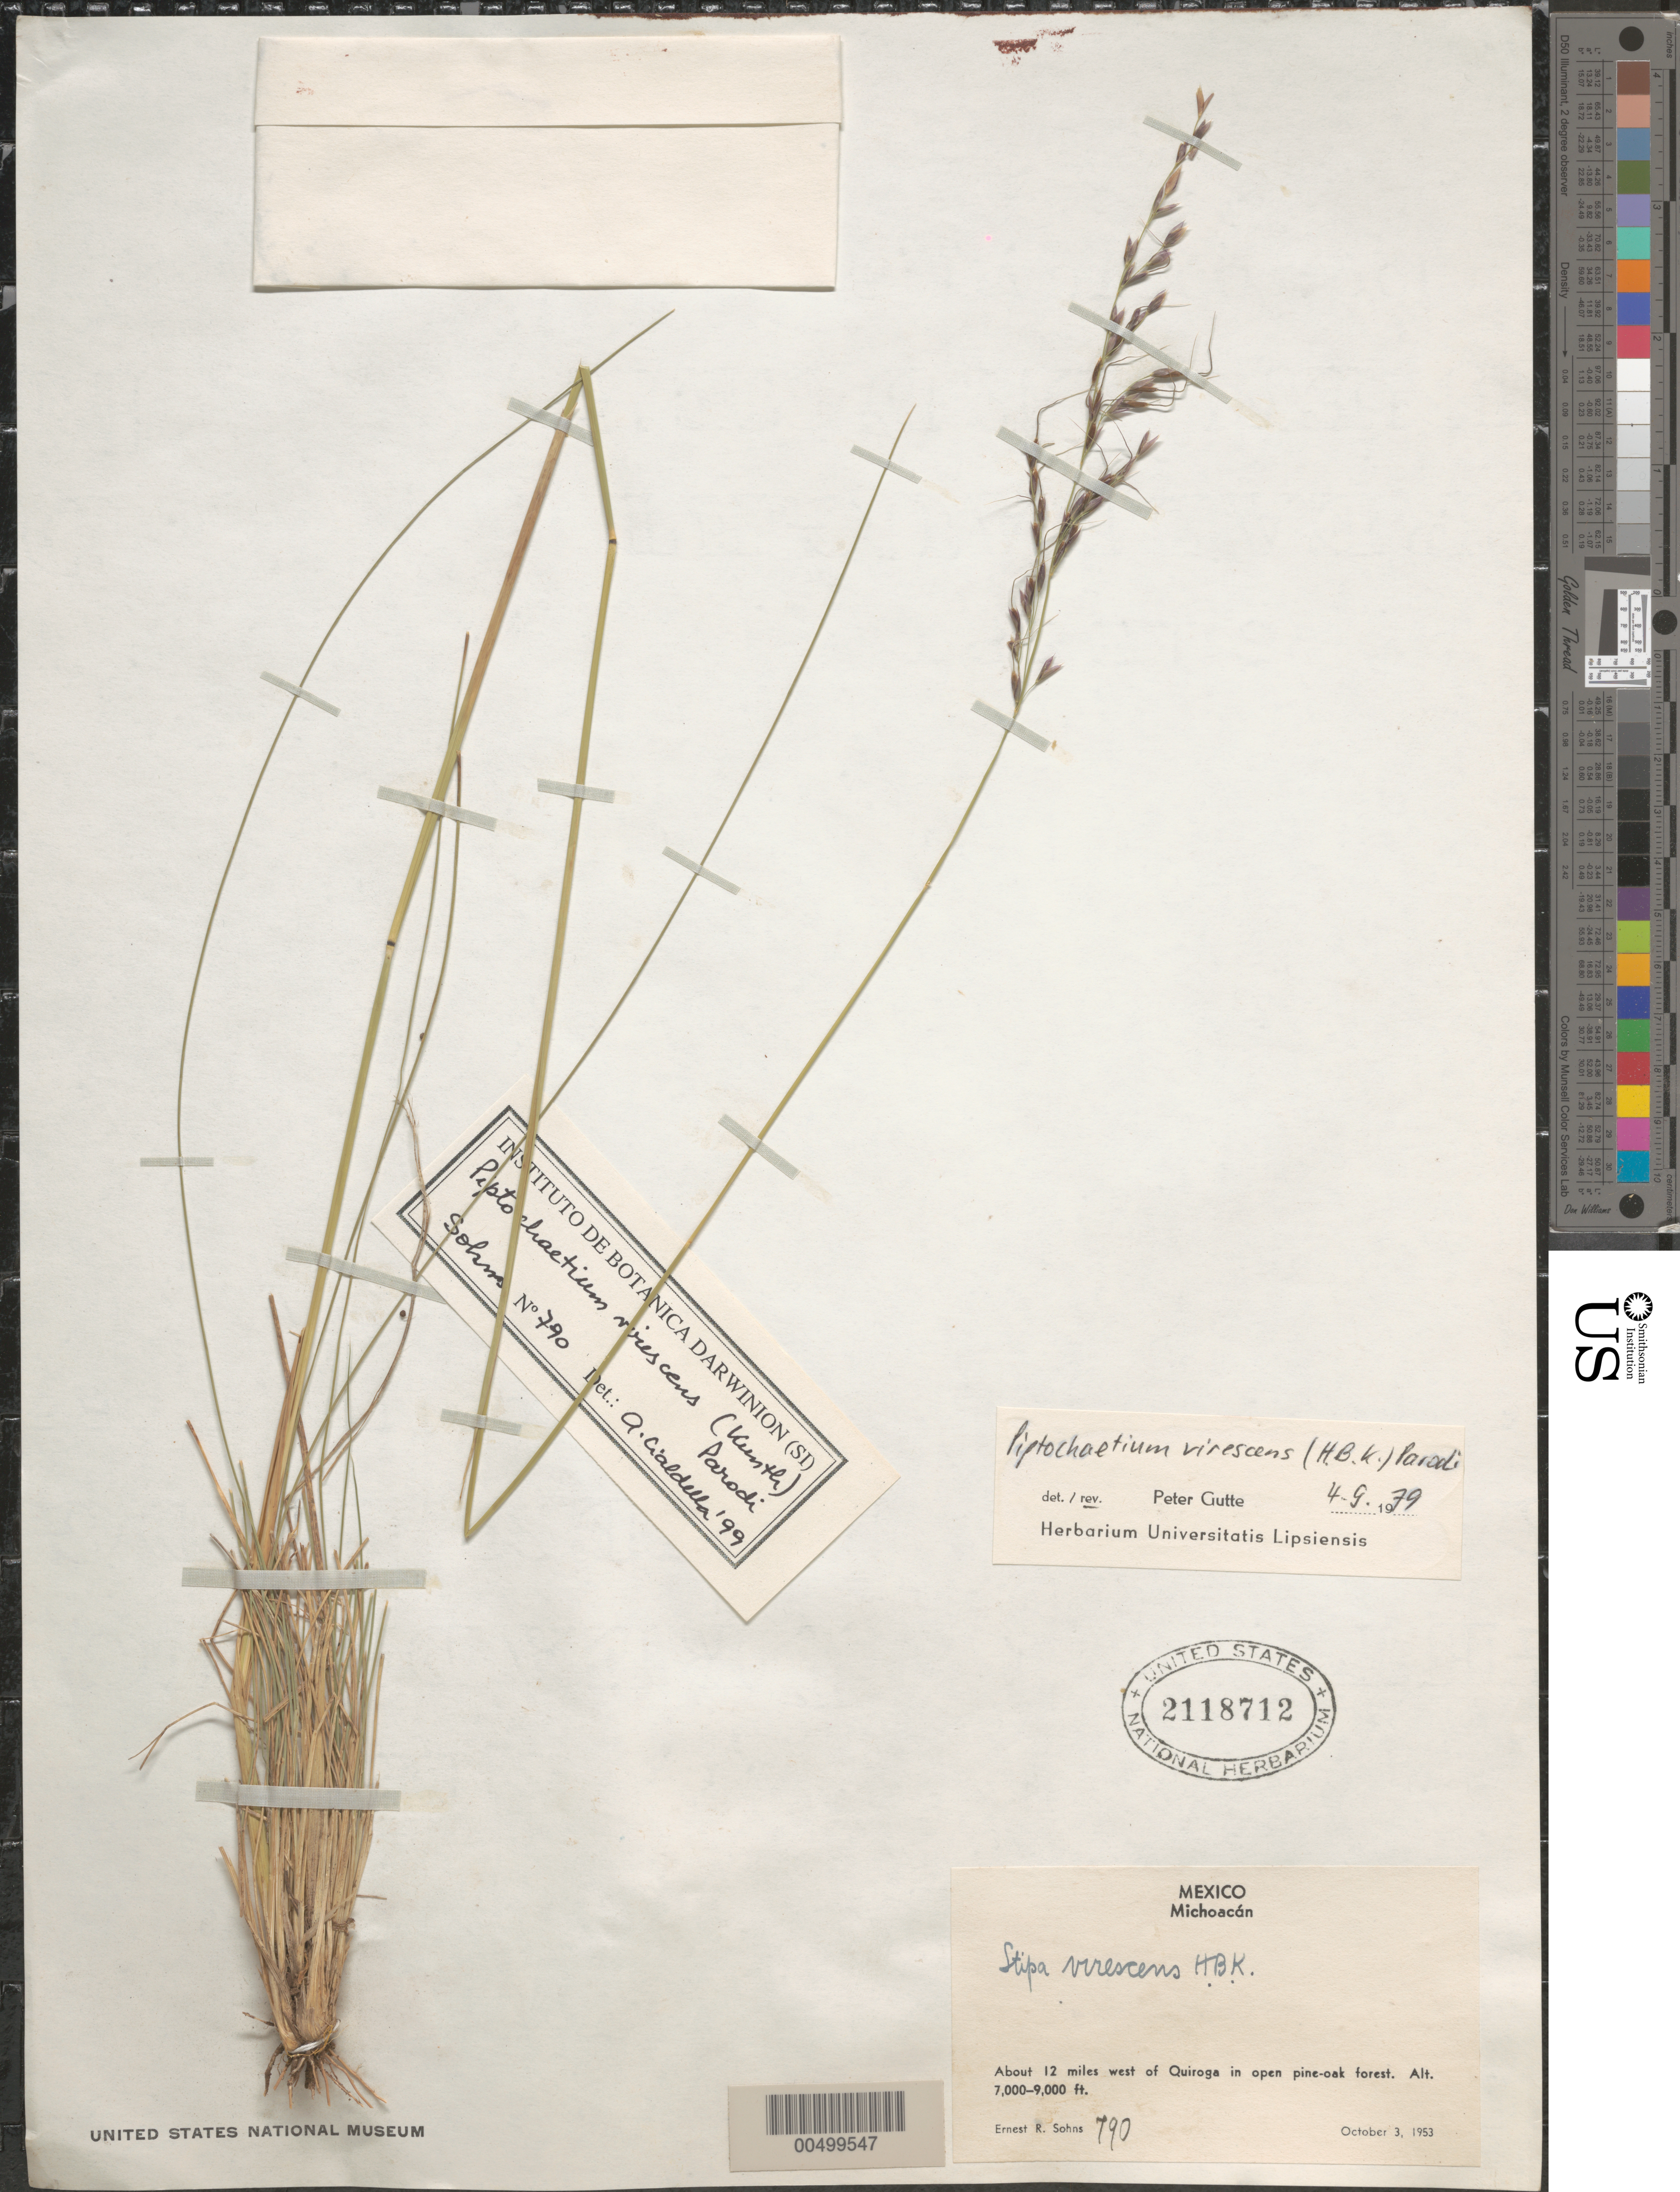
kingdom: Plantae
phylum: Tracheophyta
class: Liliopsida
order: Poales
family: Poaceae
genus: Piptochaetium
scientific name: Piptochaetium virescens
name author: (Kunth) Parodi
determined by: Gutte, P.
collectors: E. R. Sohns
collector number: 790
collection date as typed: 3 Oct 1953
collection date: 1953-10-03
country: Mexico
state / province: Michoacán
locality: About 12 mi W of Quiroga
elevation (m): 2134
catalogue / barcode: US 2118712